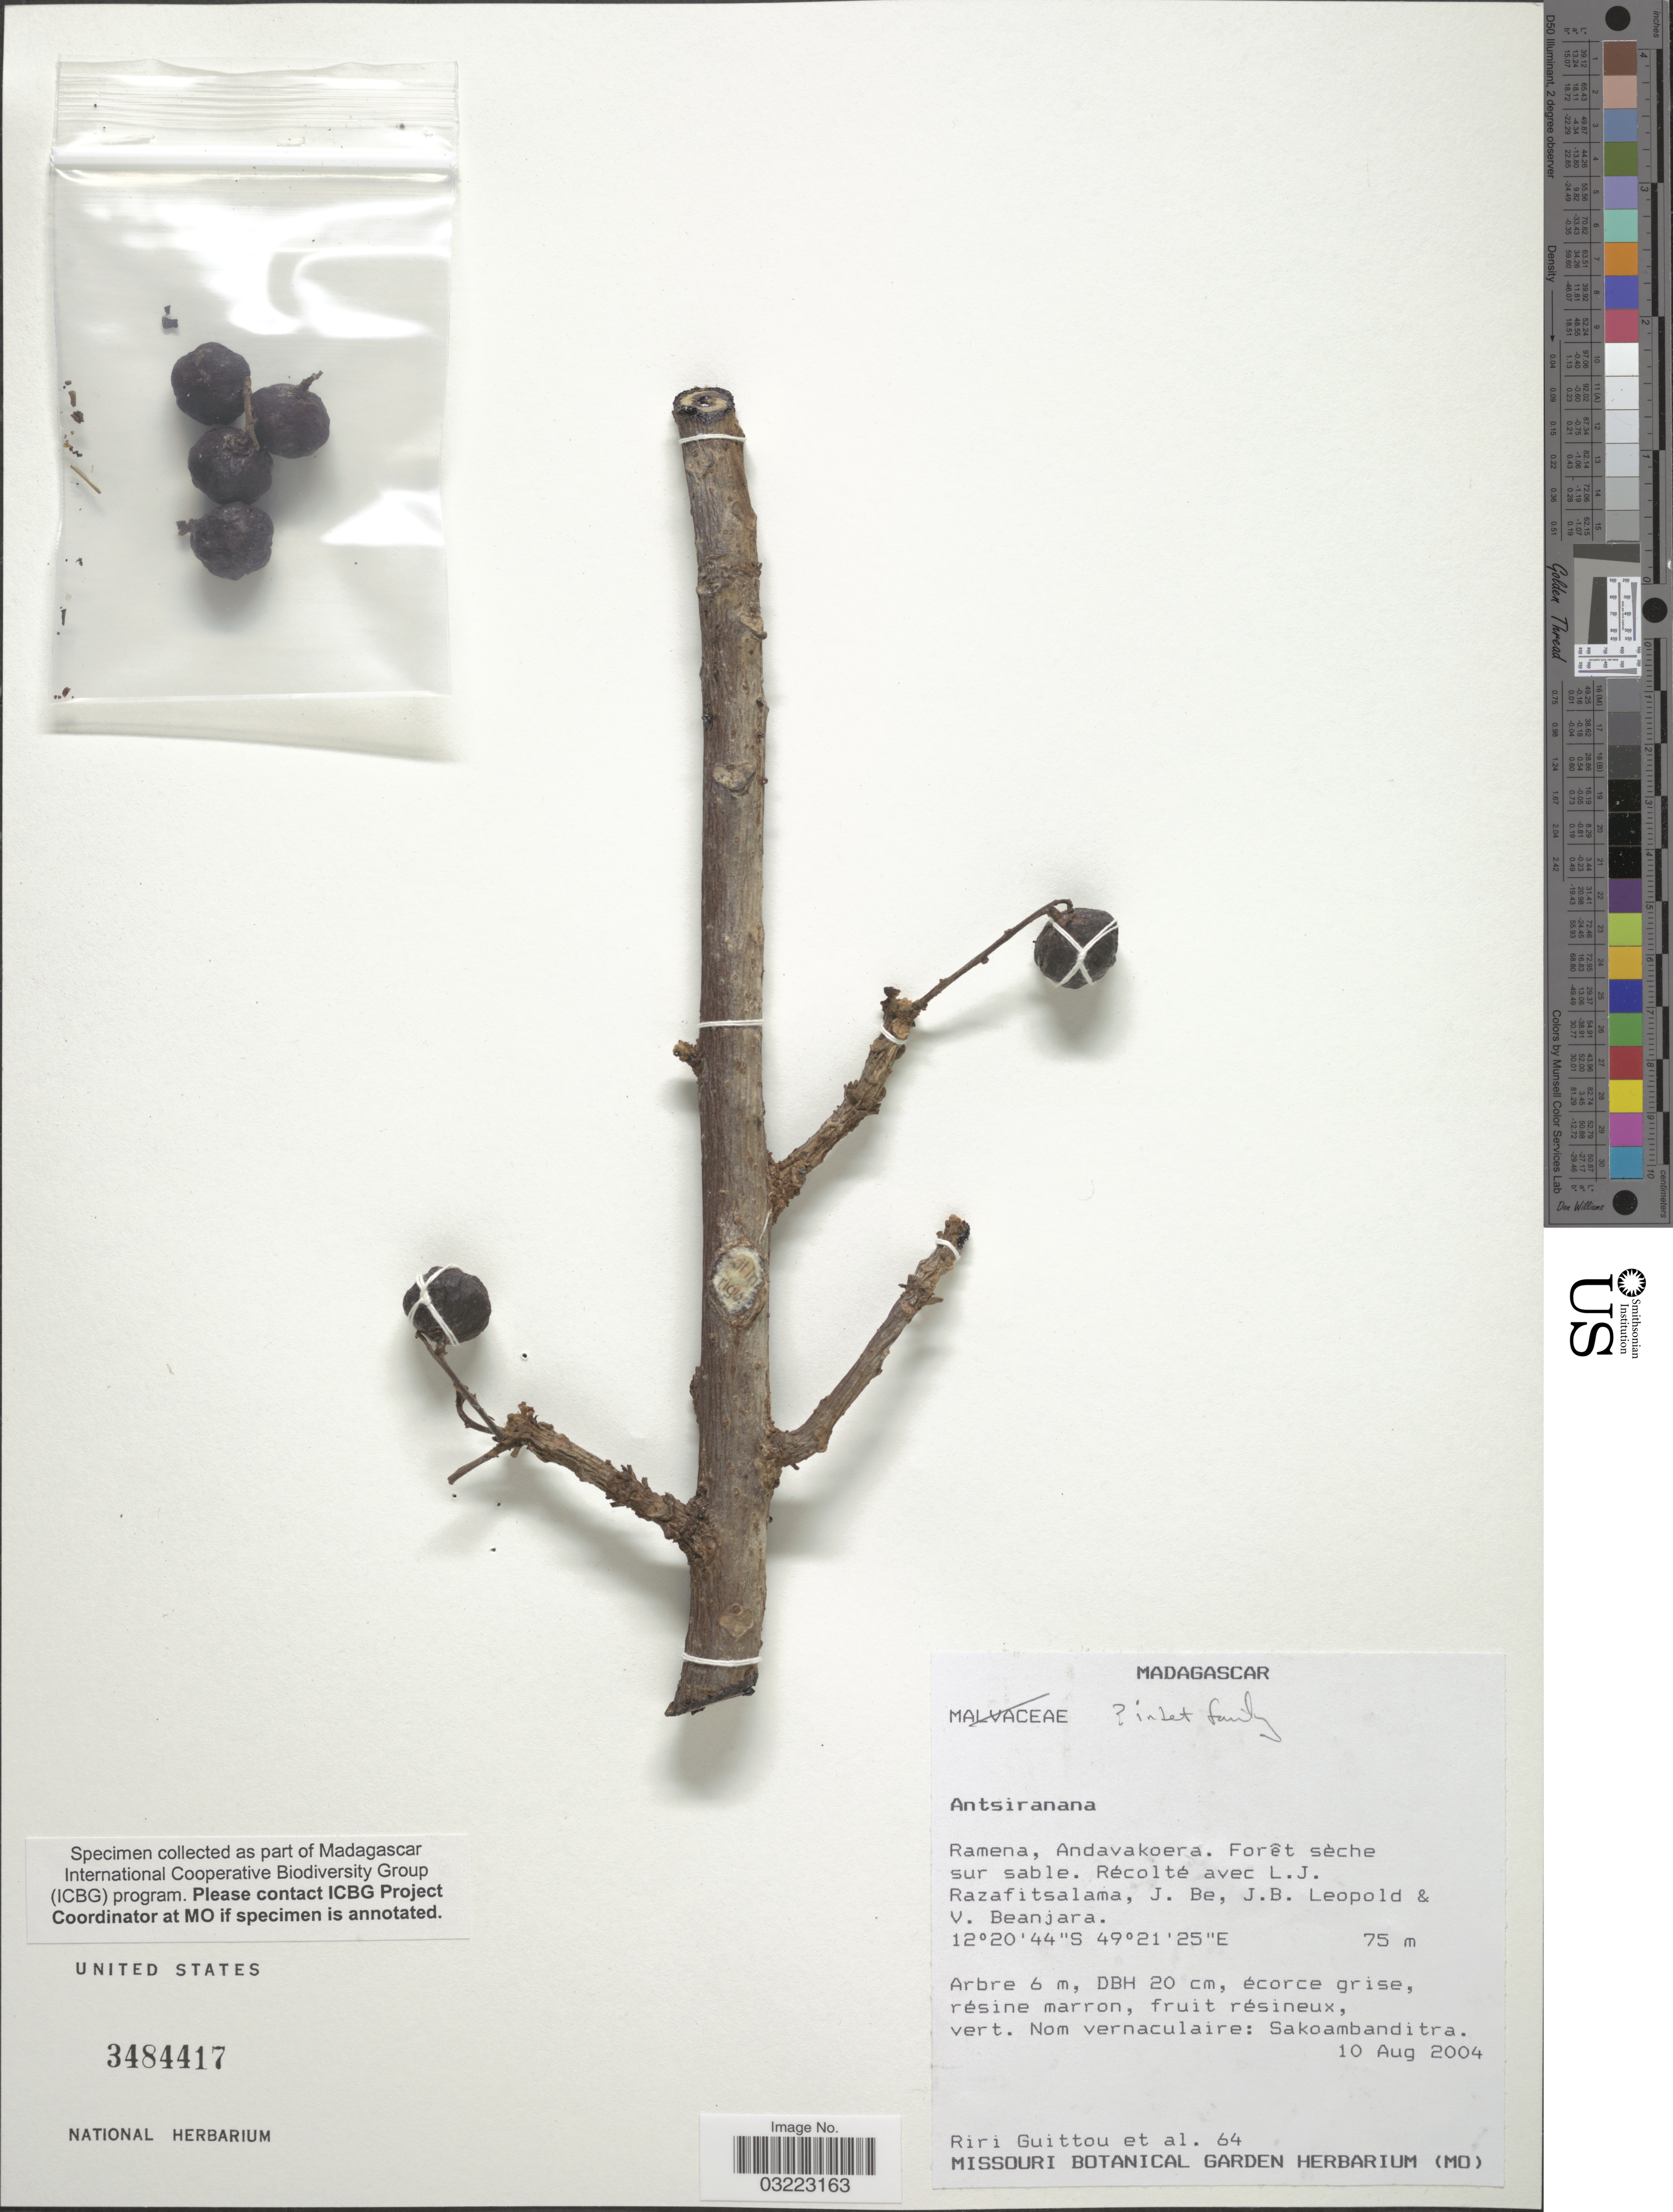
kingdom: Plantae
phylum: Tracheophyta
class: Magnoliopsida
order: Sapindales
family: Anacardiaceae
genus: Poupartia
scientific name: Poupartia sp.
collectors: R. Guittou, L. J. Razafitsalama, J. Be, J. B. Leopold & V. Beanjara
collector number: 64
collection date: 2004-08-10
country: Madagascar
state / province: Diana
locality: Ramena, Andavakoera. Forêt sècha sur sable.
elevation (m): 75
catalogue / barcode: US 3484417